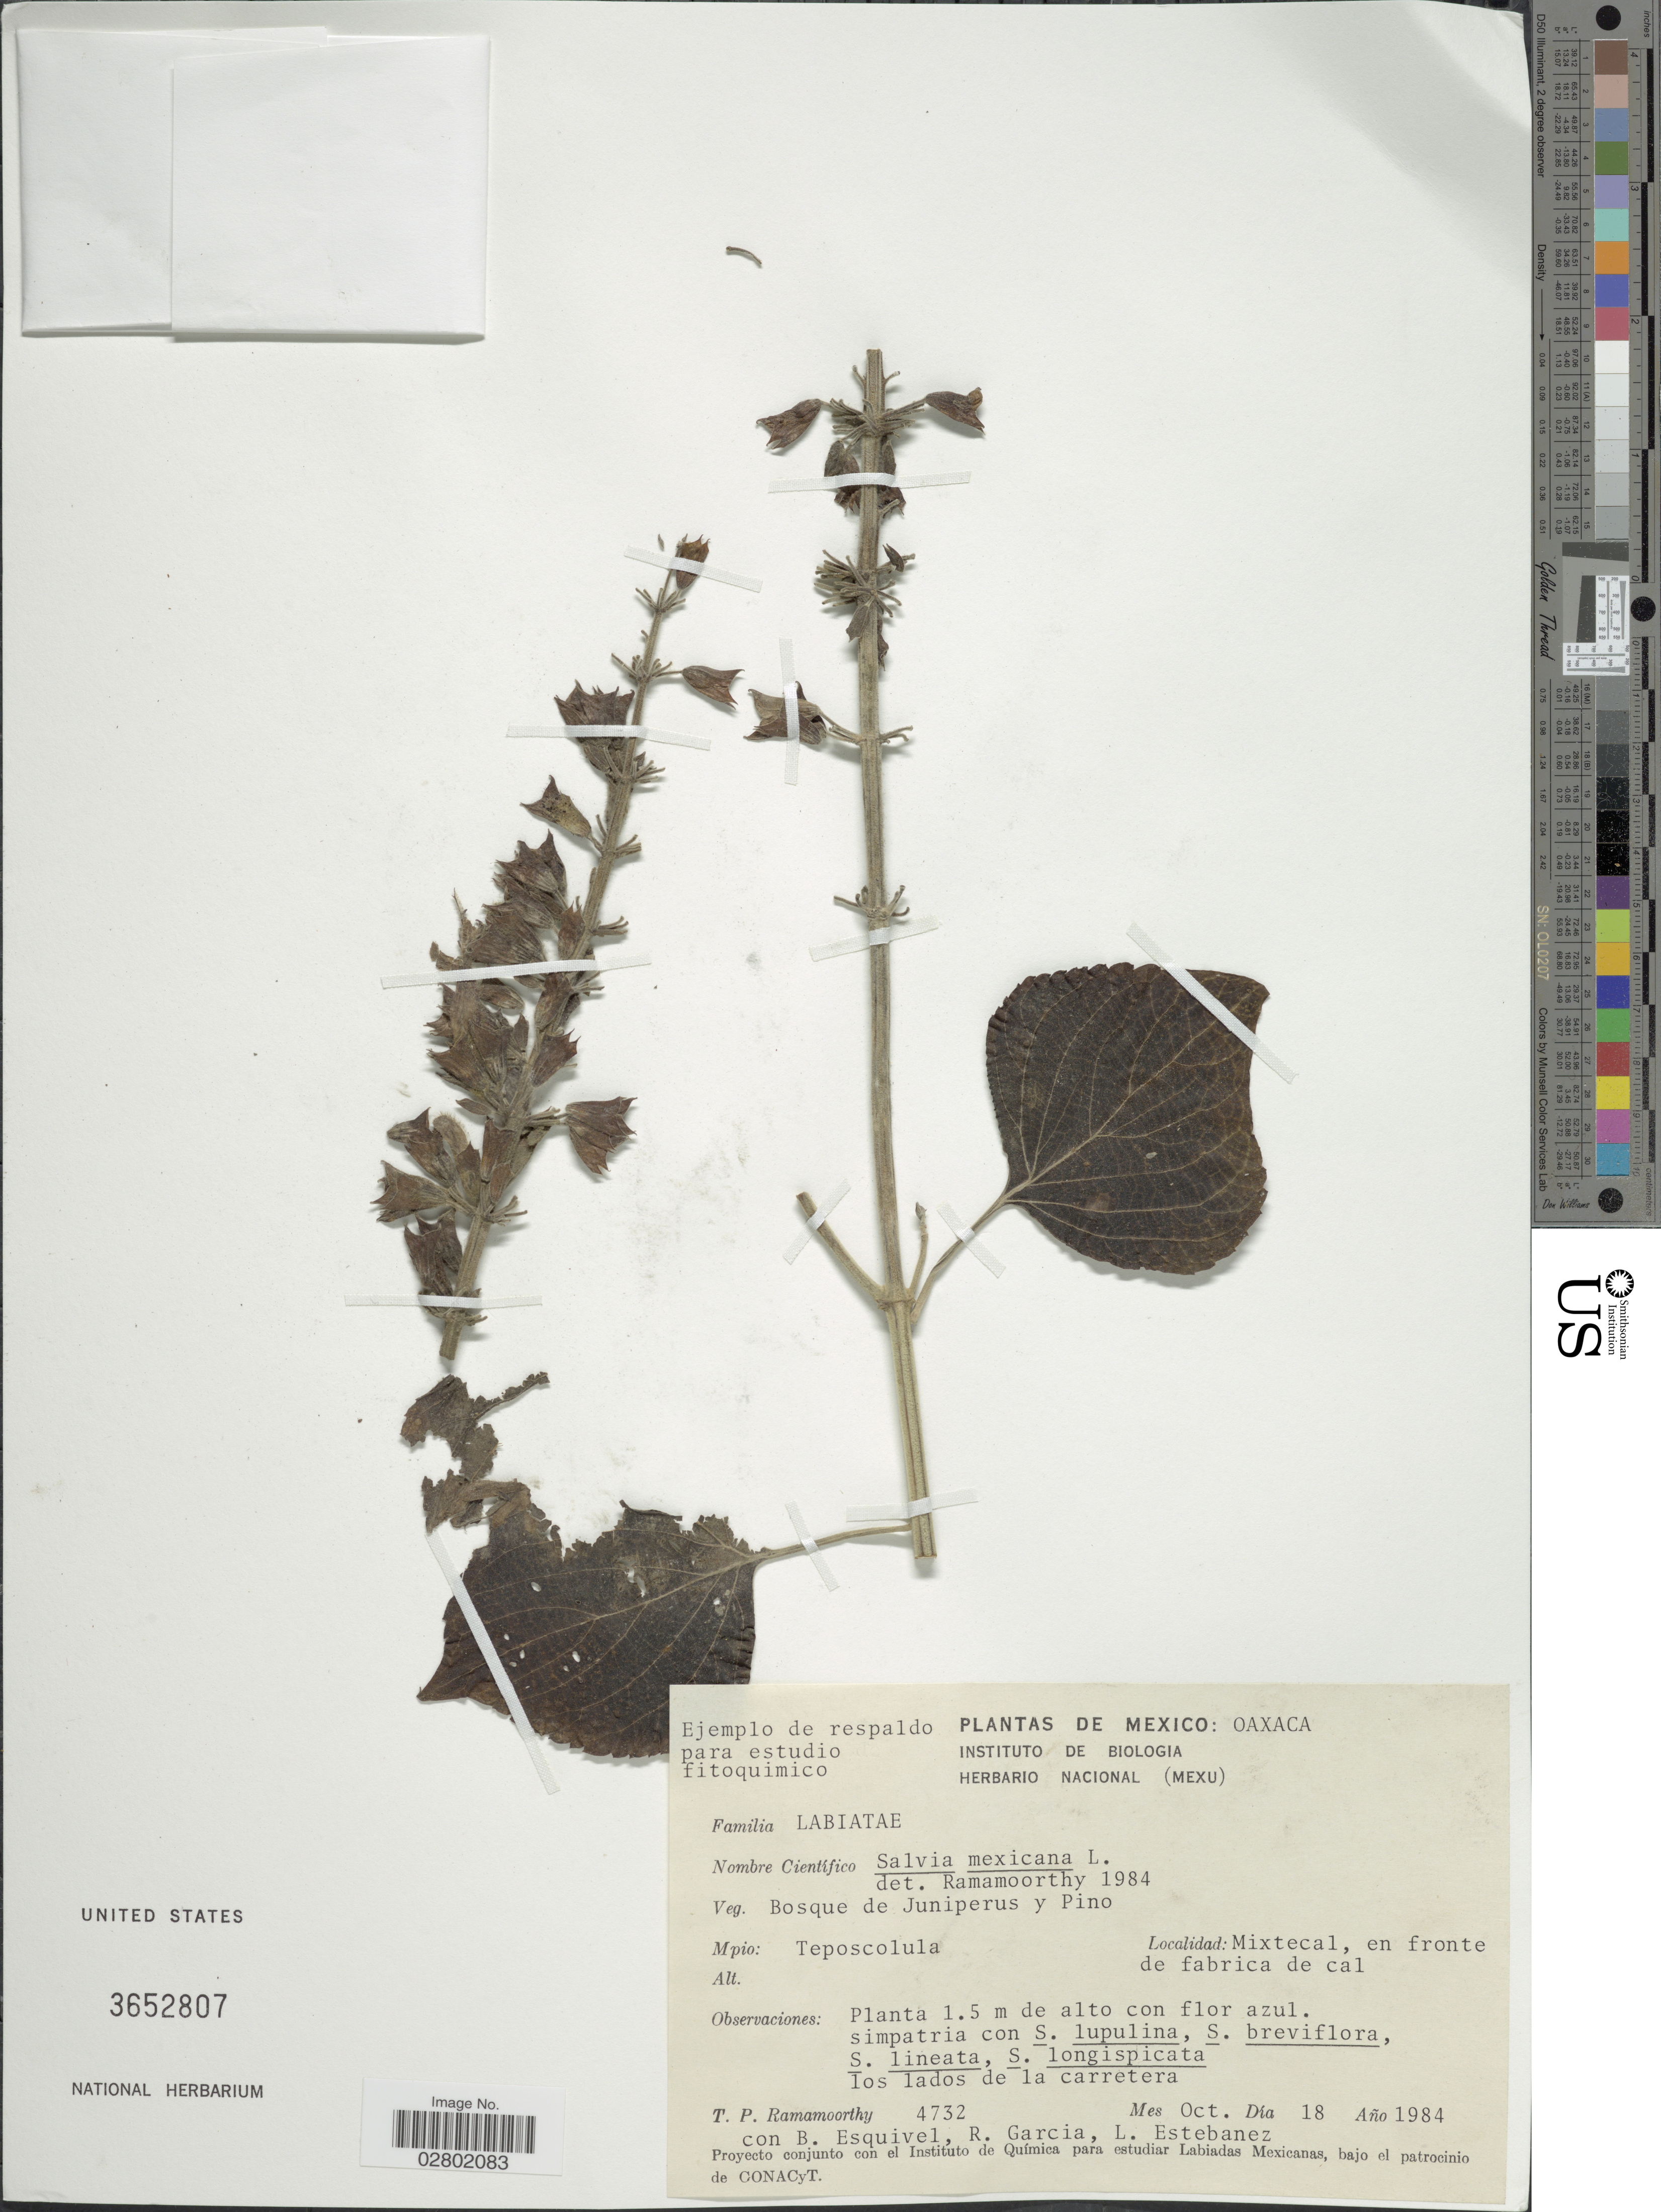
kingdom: Plantae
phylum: Tracheophyta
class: Magnoliopsida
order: Lamiales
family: Lamiaceae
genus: Salvia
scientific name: Salvia mexicana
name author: L.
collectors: T. P. Ramamoorthy, B. Esquivel, R. Garcia & L. Estebanez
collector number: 4732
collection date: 1984-10-18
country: Mexico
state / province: Oaxaca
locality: Mpio: Teposcolula, Mixteca, en fronte de fabrica de cal.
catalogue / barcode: US 3652807